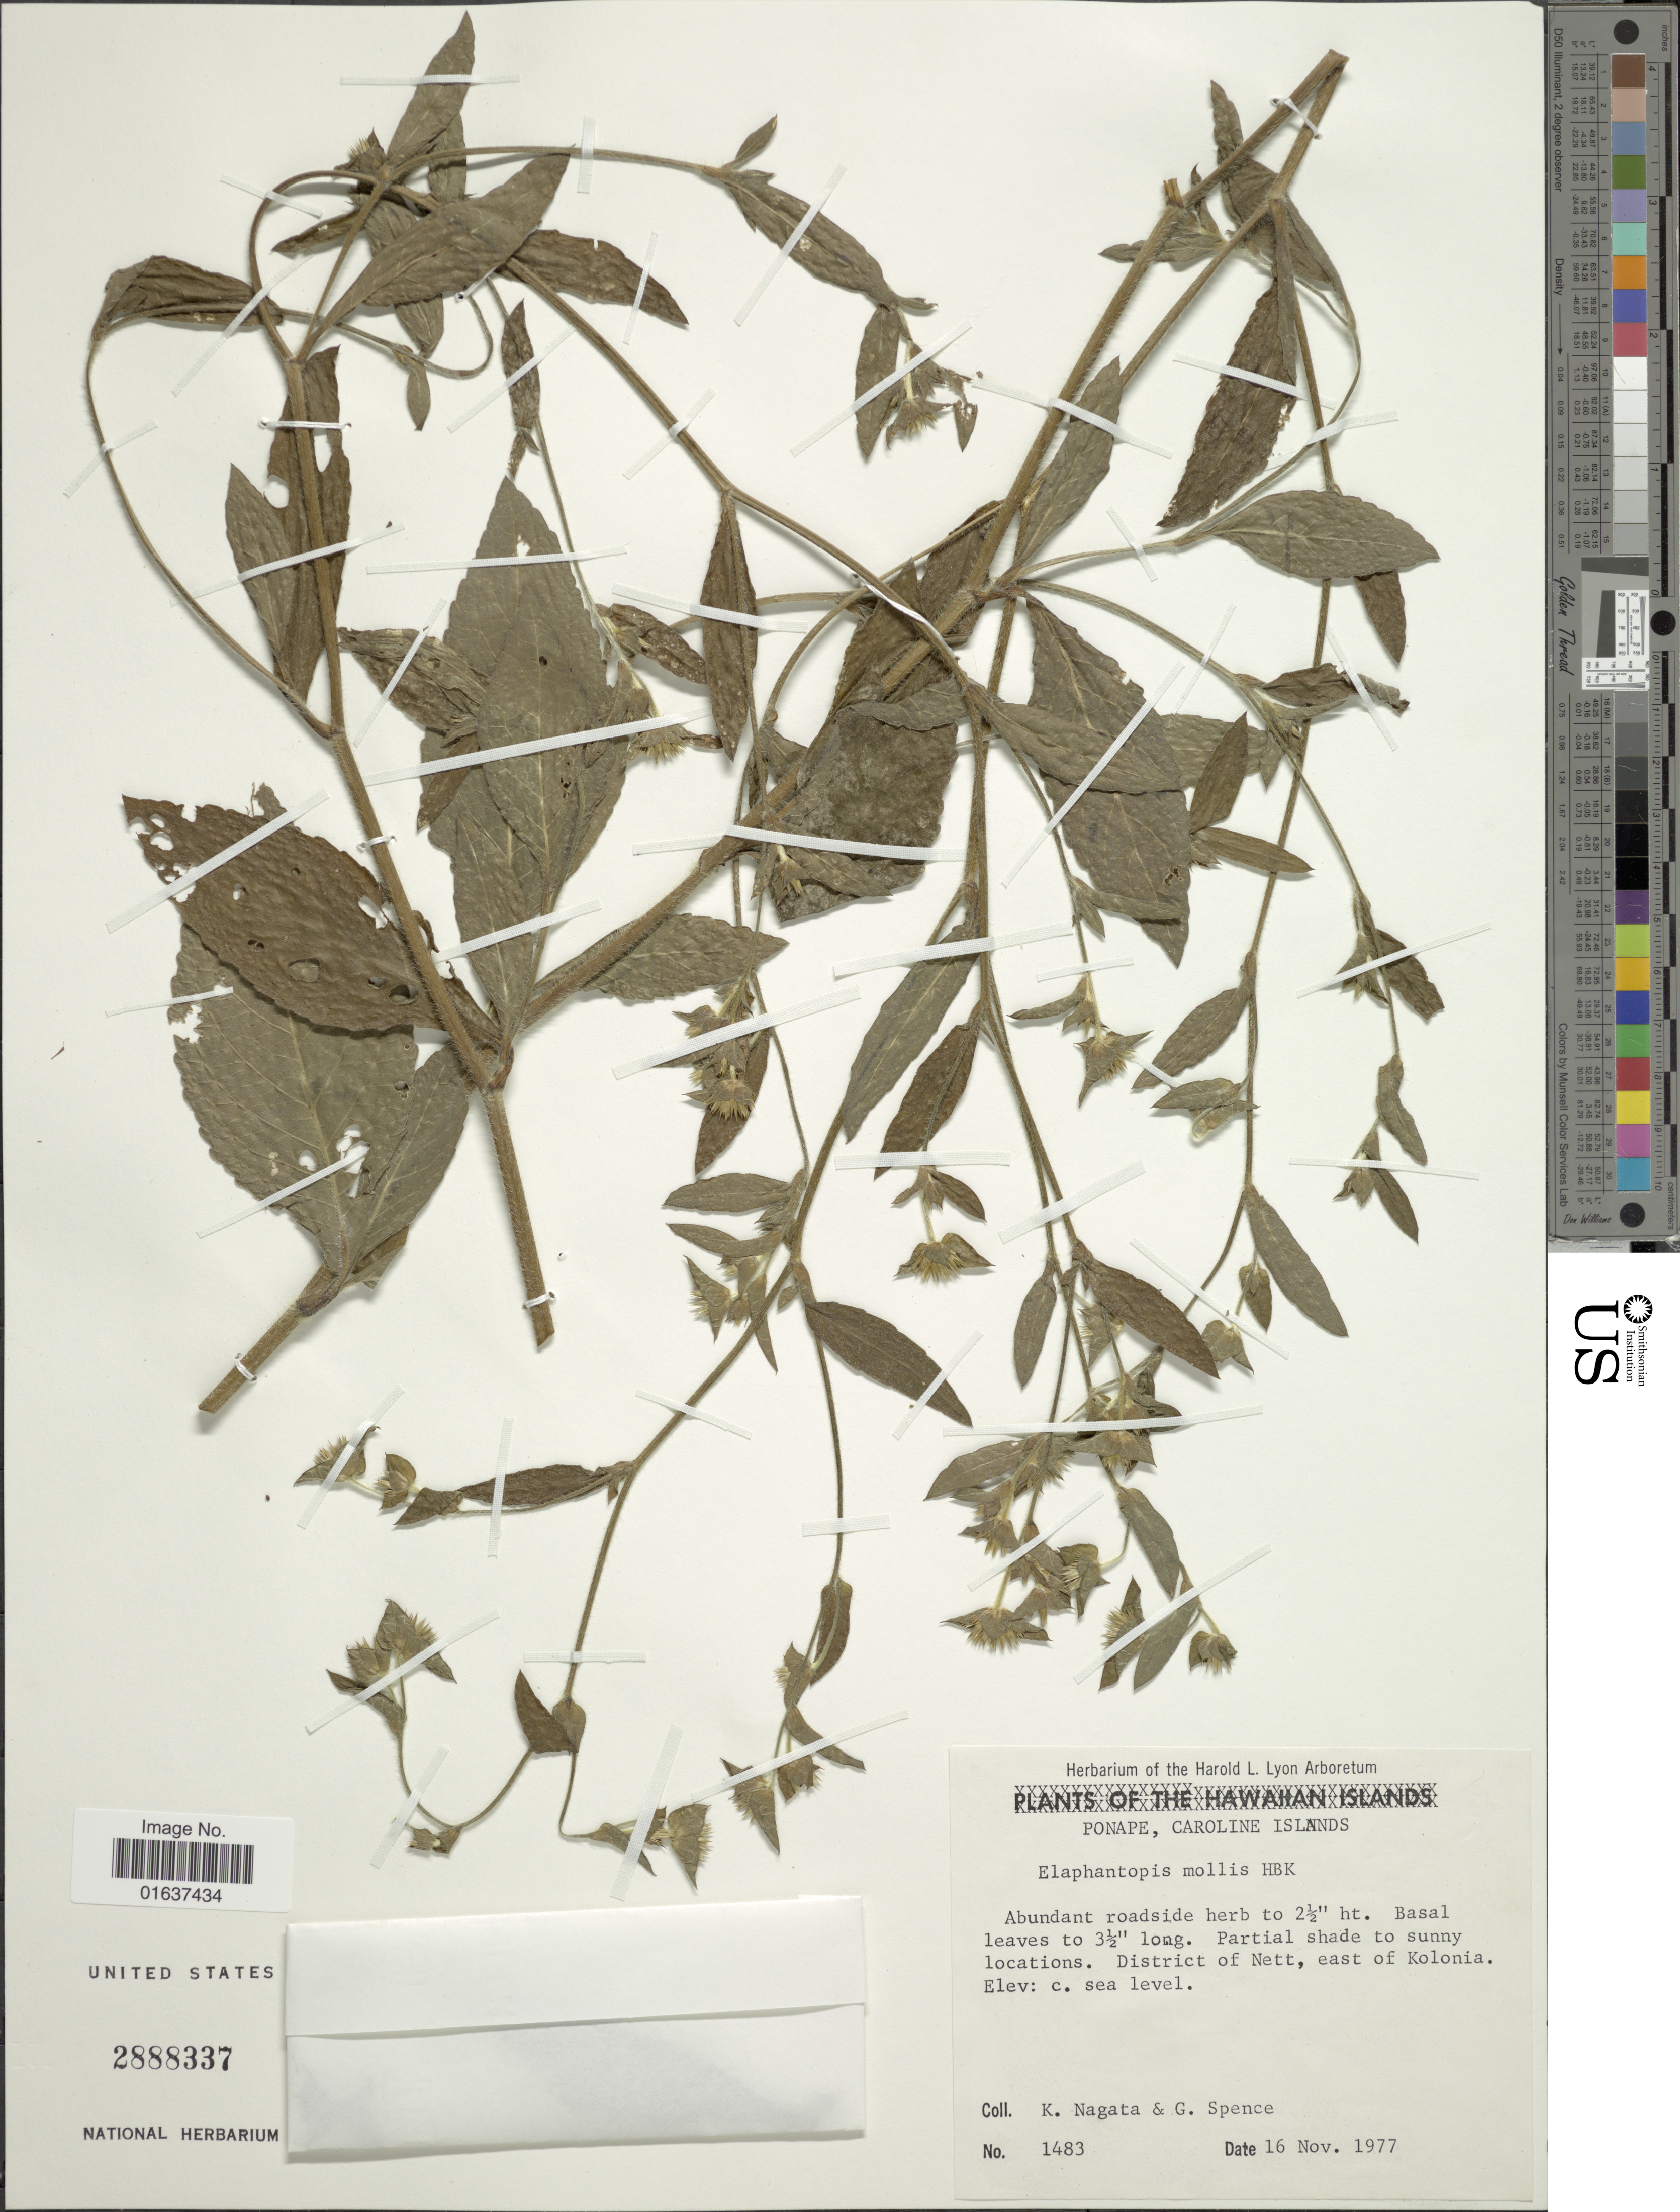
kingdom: Plantae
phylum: Tracheophyta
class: Magnoliopsida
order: Asterales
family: Asteraceae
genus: Elephantopus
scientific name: Elephantopus mollis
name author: Kunth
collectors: K. Nagata & G. Spence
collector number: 1483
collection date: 1977-11-16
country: Micronesia, Federated States of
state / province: Pohnpei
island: Pohnpei [Ponape]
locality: Caroline Islands. District of Nett, east of Kolonia. Ponape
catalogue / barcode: US 2888337